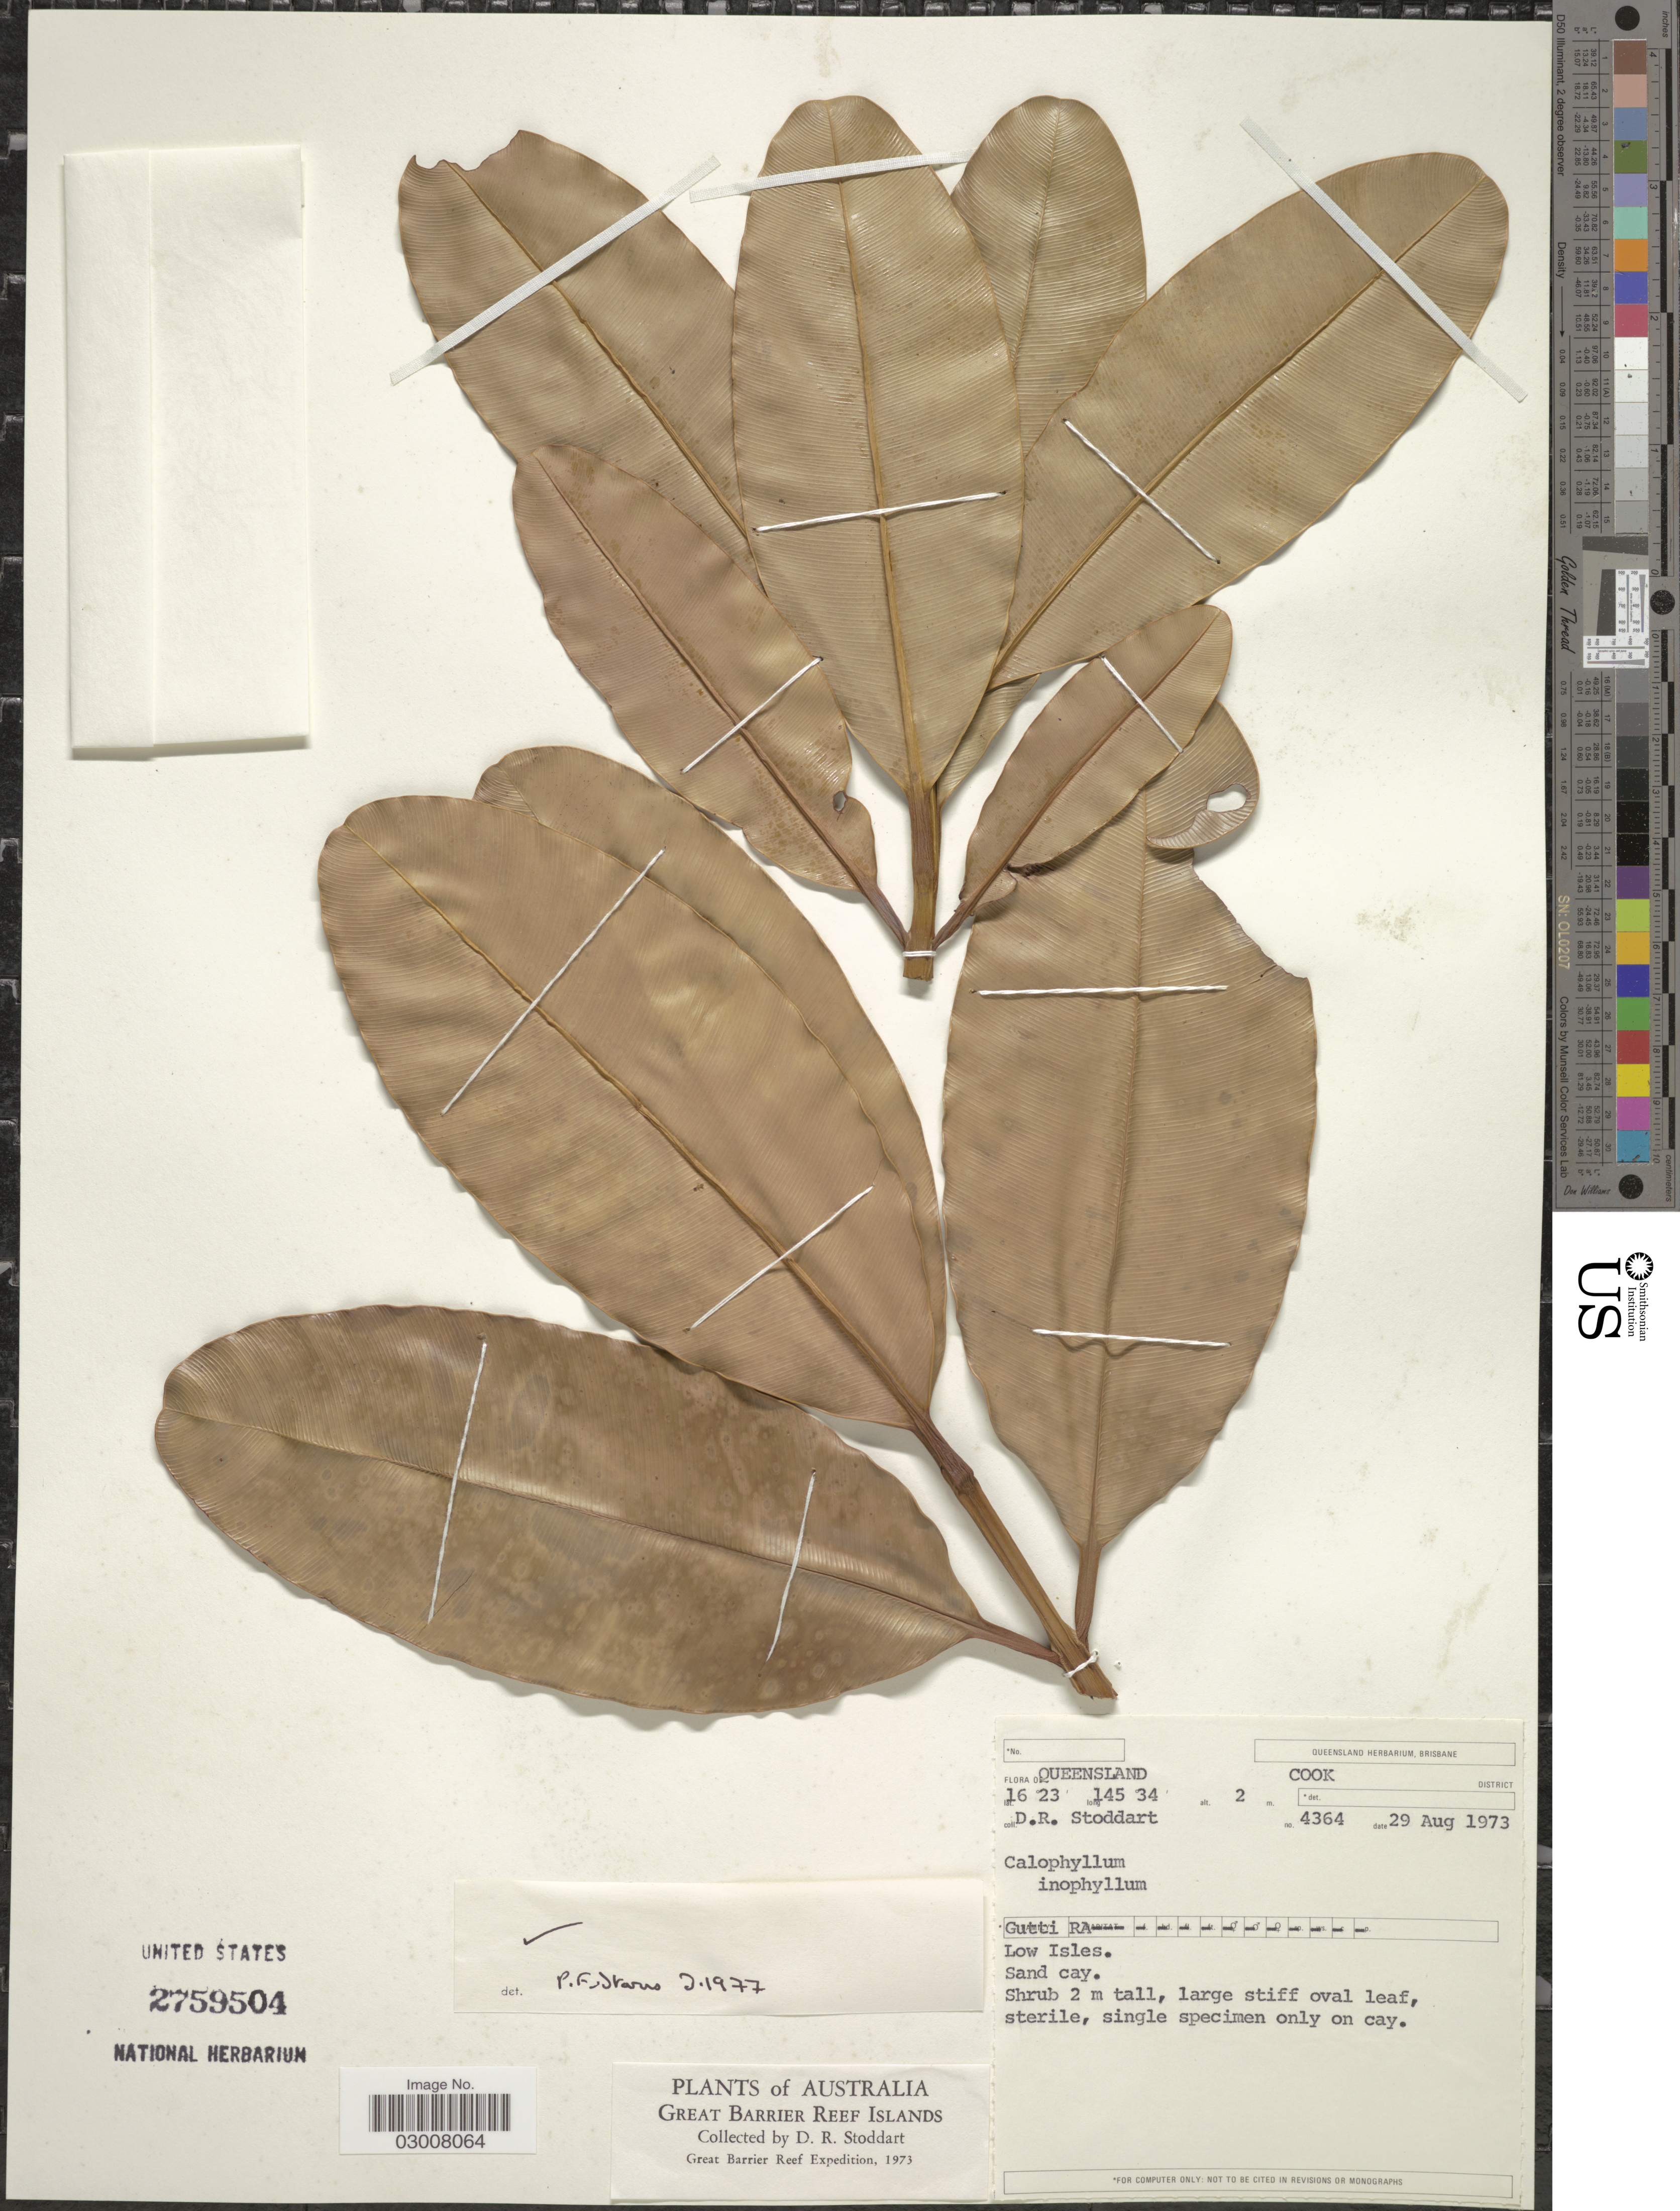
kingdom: Plantae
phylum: Tracheophyta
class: Magnoliopsida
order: Malpighiales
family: Calophyllaceae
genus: Calophyllum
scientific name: Calophyllum inophyllum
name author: L.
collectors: D. R. Stoddart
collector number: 4364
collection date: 1973-08-29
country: Australia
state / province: Queensland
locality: Cook District, Low Isles. Great Barrier Reef Islands.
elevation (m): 1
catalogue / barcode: US 2759504